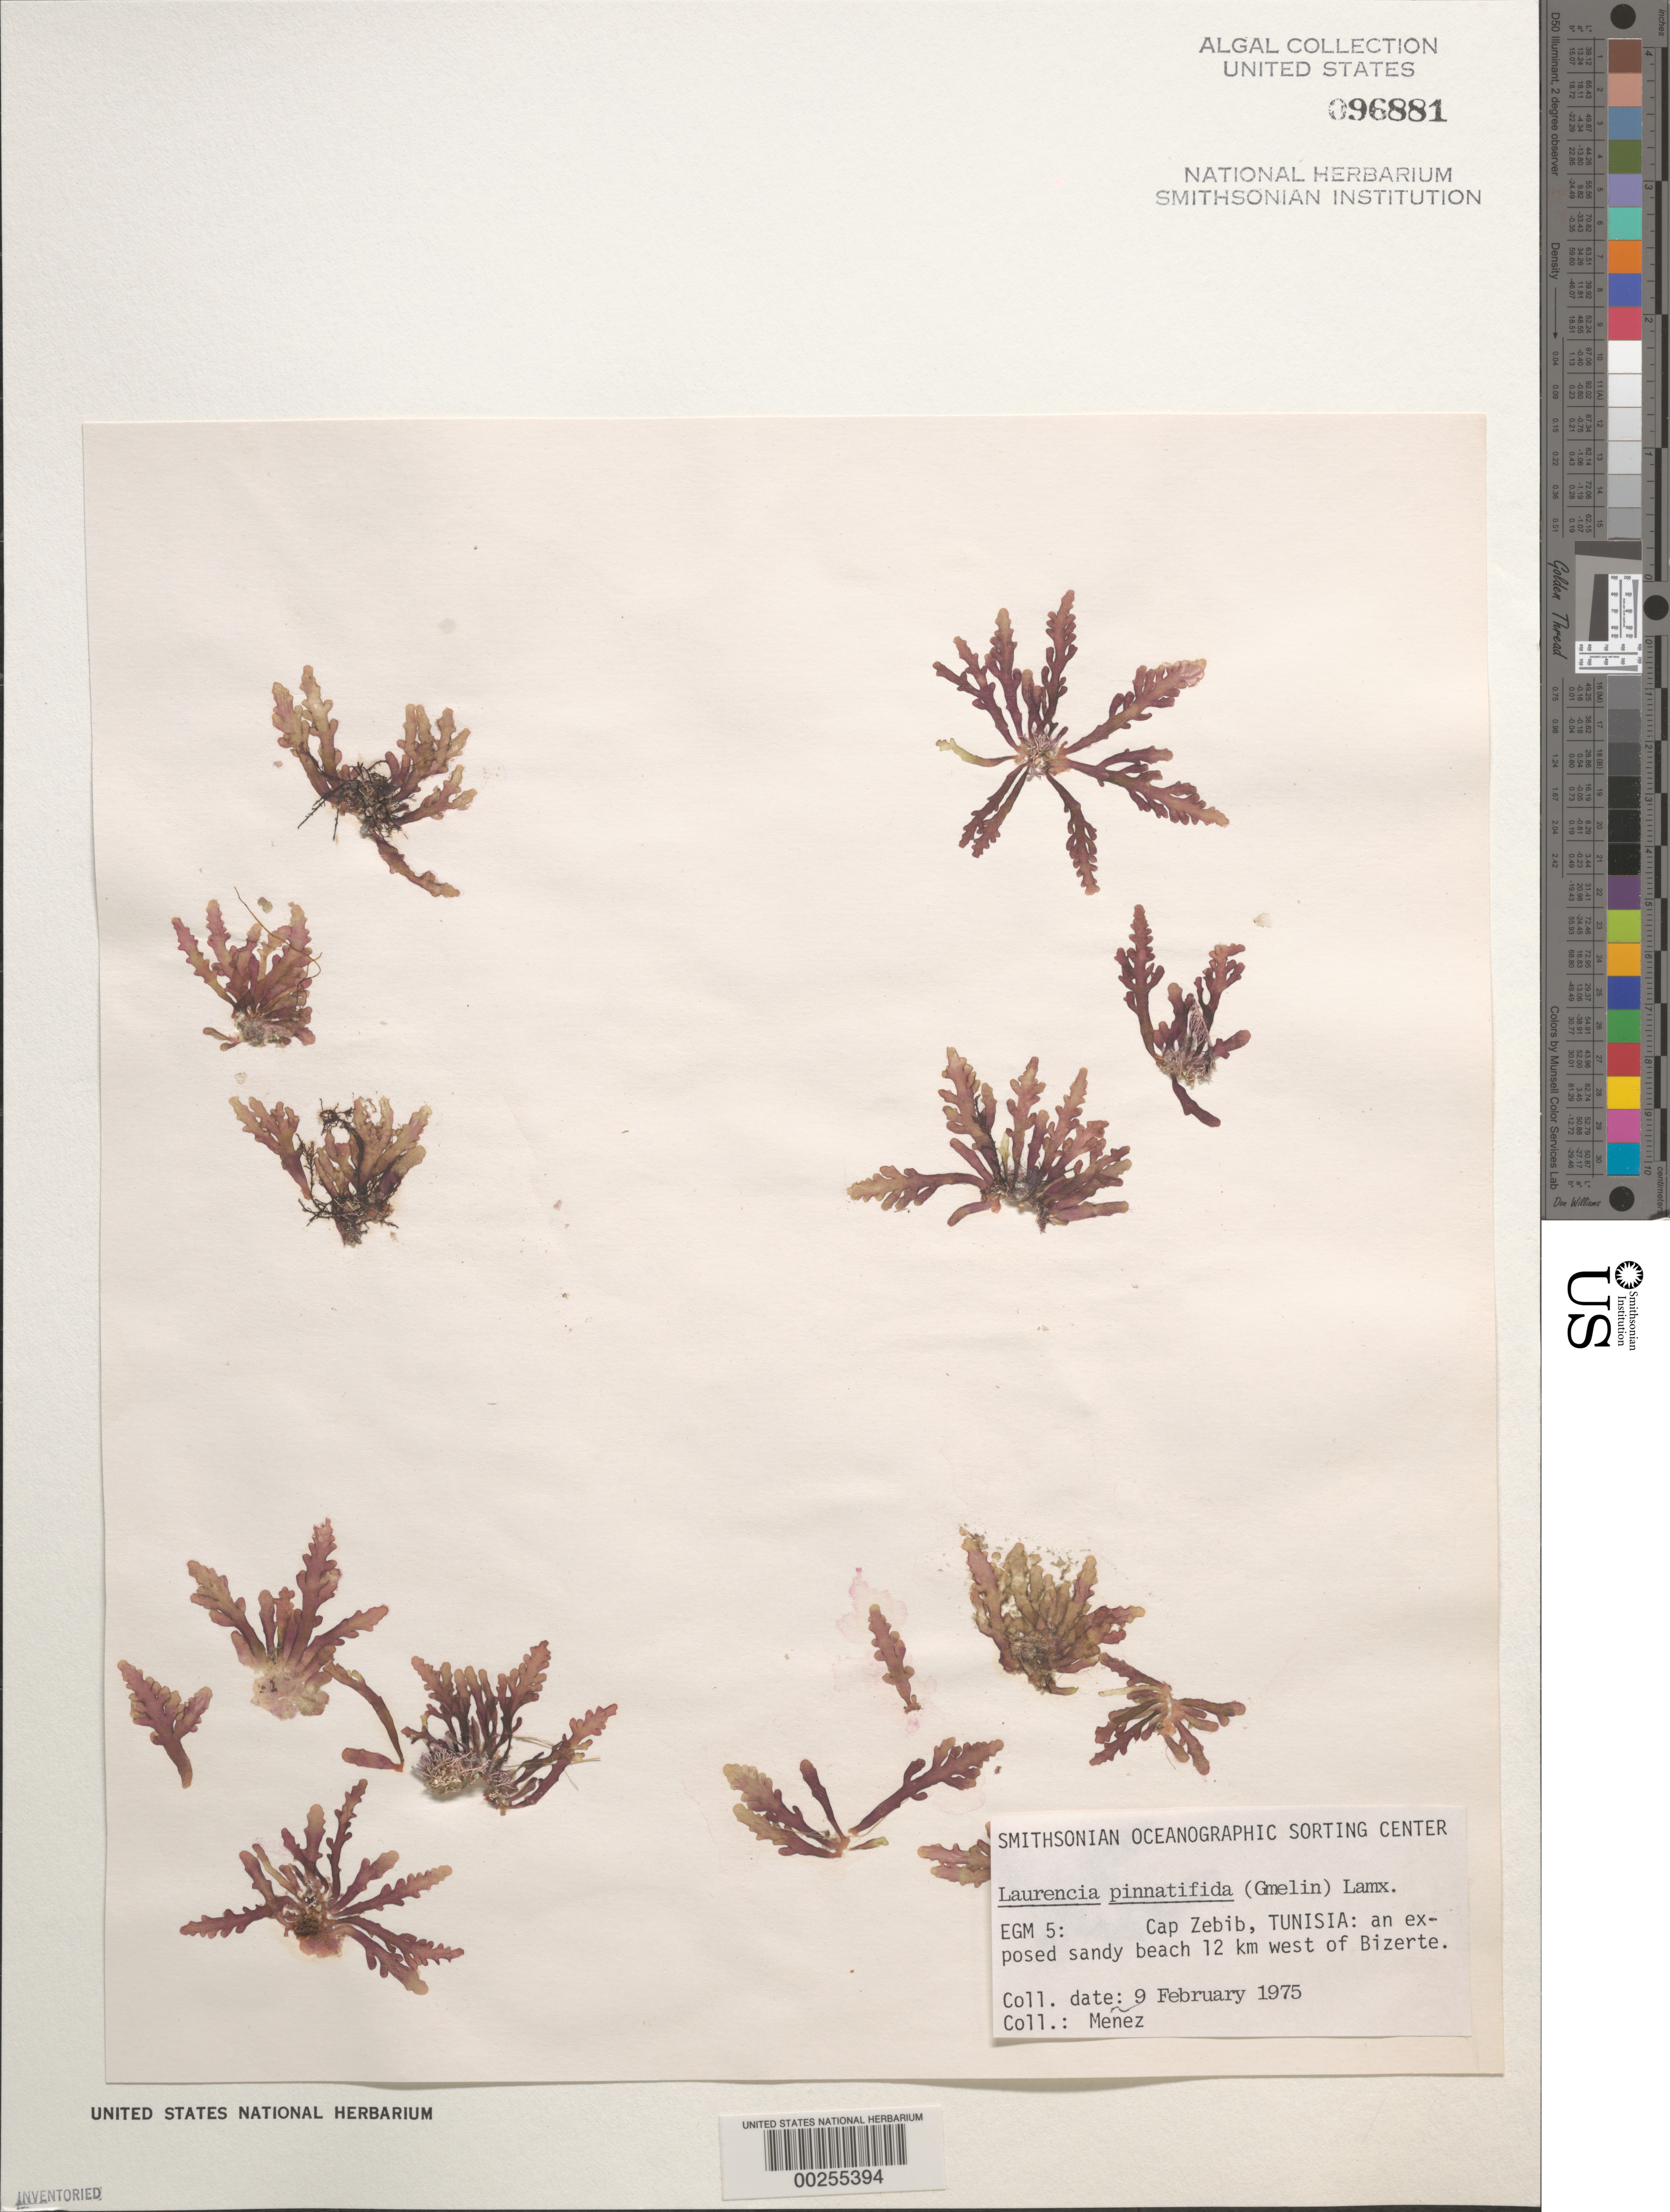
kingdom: Plantae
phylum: Rhodophyta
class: Florideophyceae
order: Ceramiales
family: Rhodomelaceae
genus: Osmundea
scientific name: Osmundea pinnatifida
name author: (Huds.) Stackh.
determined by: Algae name updating Project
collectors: Meñez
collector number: EGM 5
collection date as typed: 09 Feb 1975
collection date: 1975-02-09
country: Tunisia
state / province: Bizerte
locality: Cap Zebib 12 km west of Bizerte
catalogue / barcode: US 96881